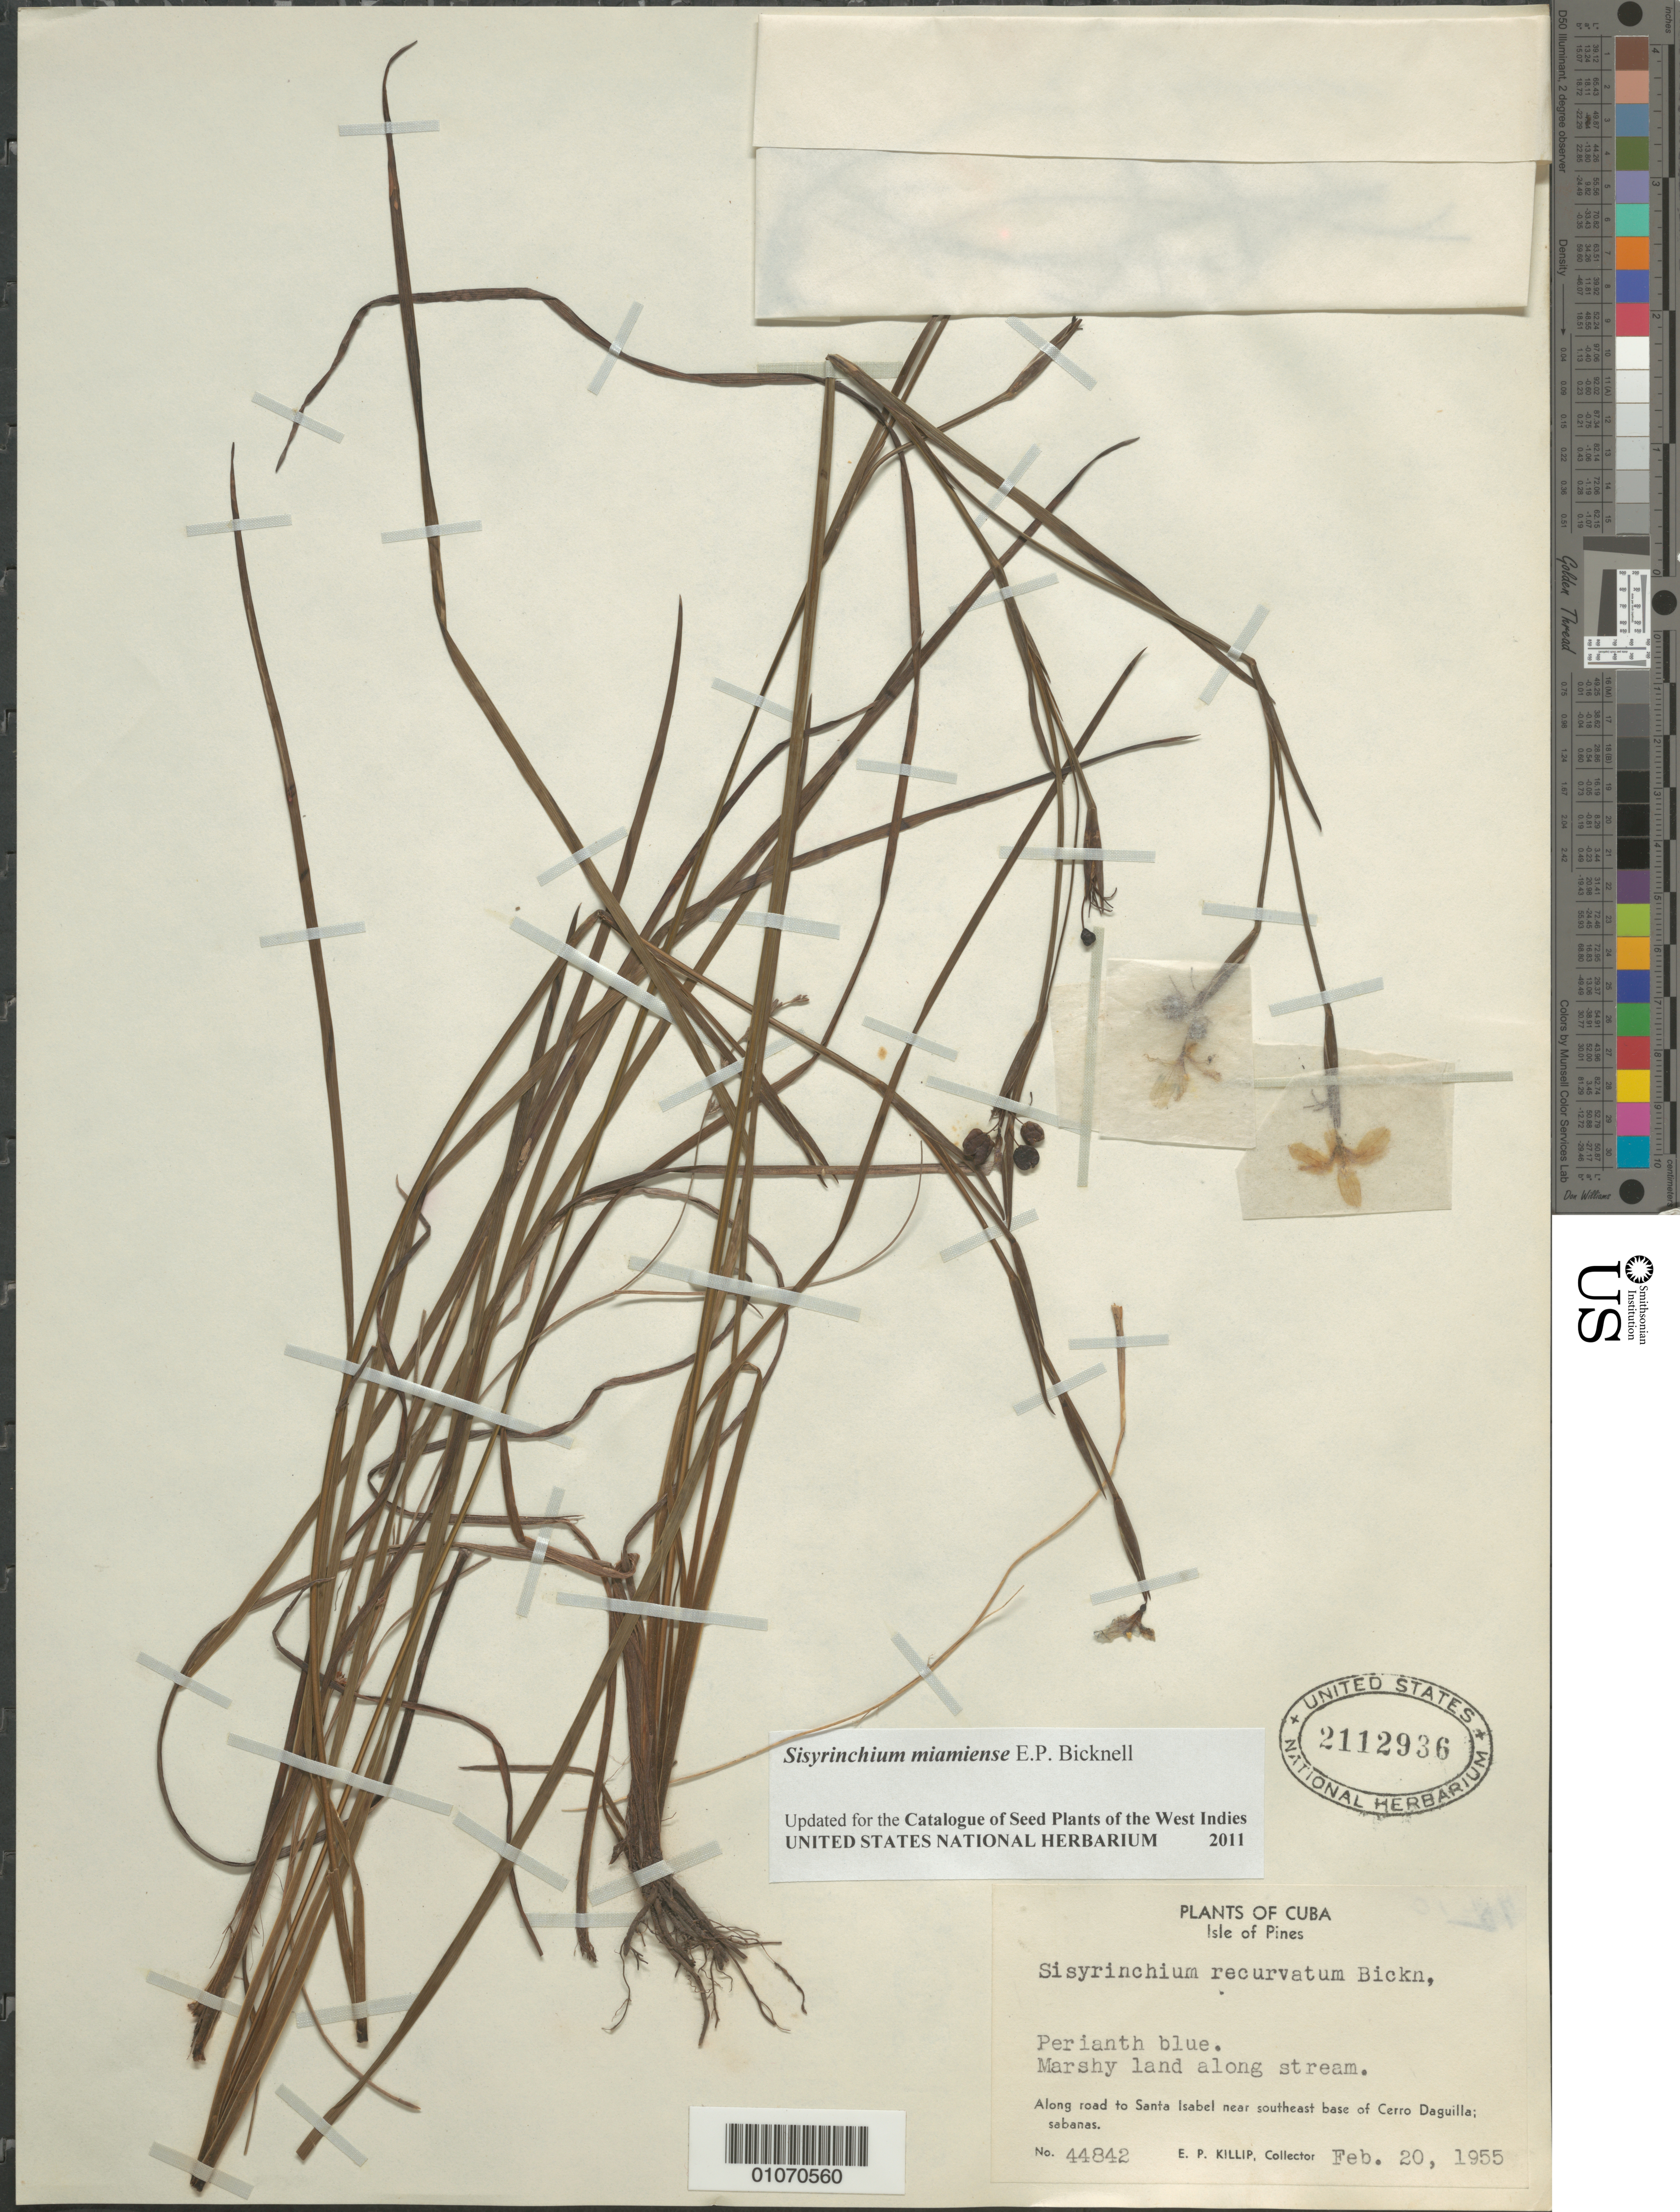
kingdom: Plantae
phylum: Tracheophyta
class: Liliopsida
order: Asparagales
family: Iridaceae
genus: Sisyrinchium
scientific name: Sisyrinchium miamiense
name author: E.P. Bicknell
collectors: E. P. Killip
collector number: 44842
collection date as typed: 20 Feb 1955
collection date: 1955-02-20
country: Cuba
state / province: Isla de La Juventud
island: Isla de la Juventud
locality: Isle of Pines, Santa Isabel road, near SE corner of Cerro Daguilla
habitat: Marshy land along stream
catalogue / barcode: US 2112936